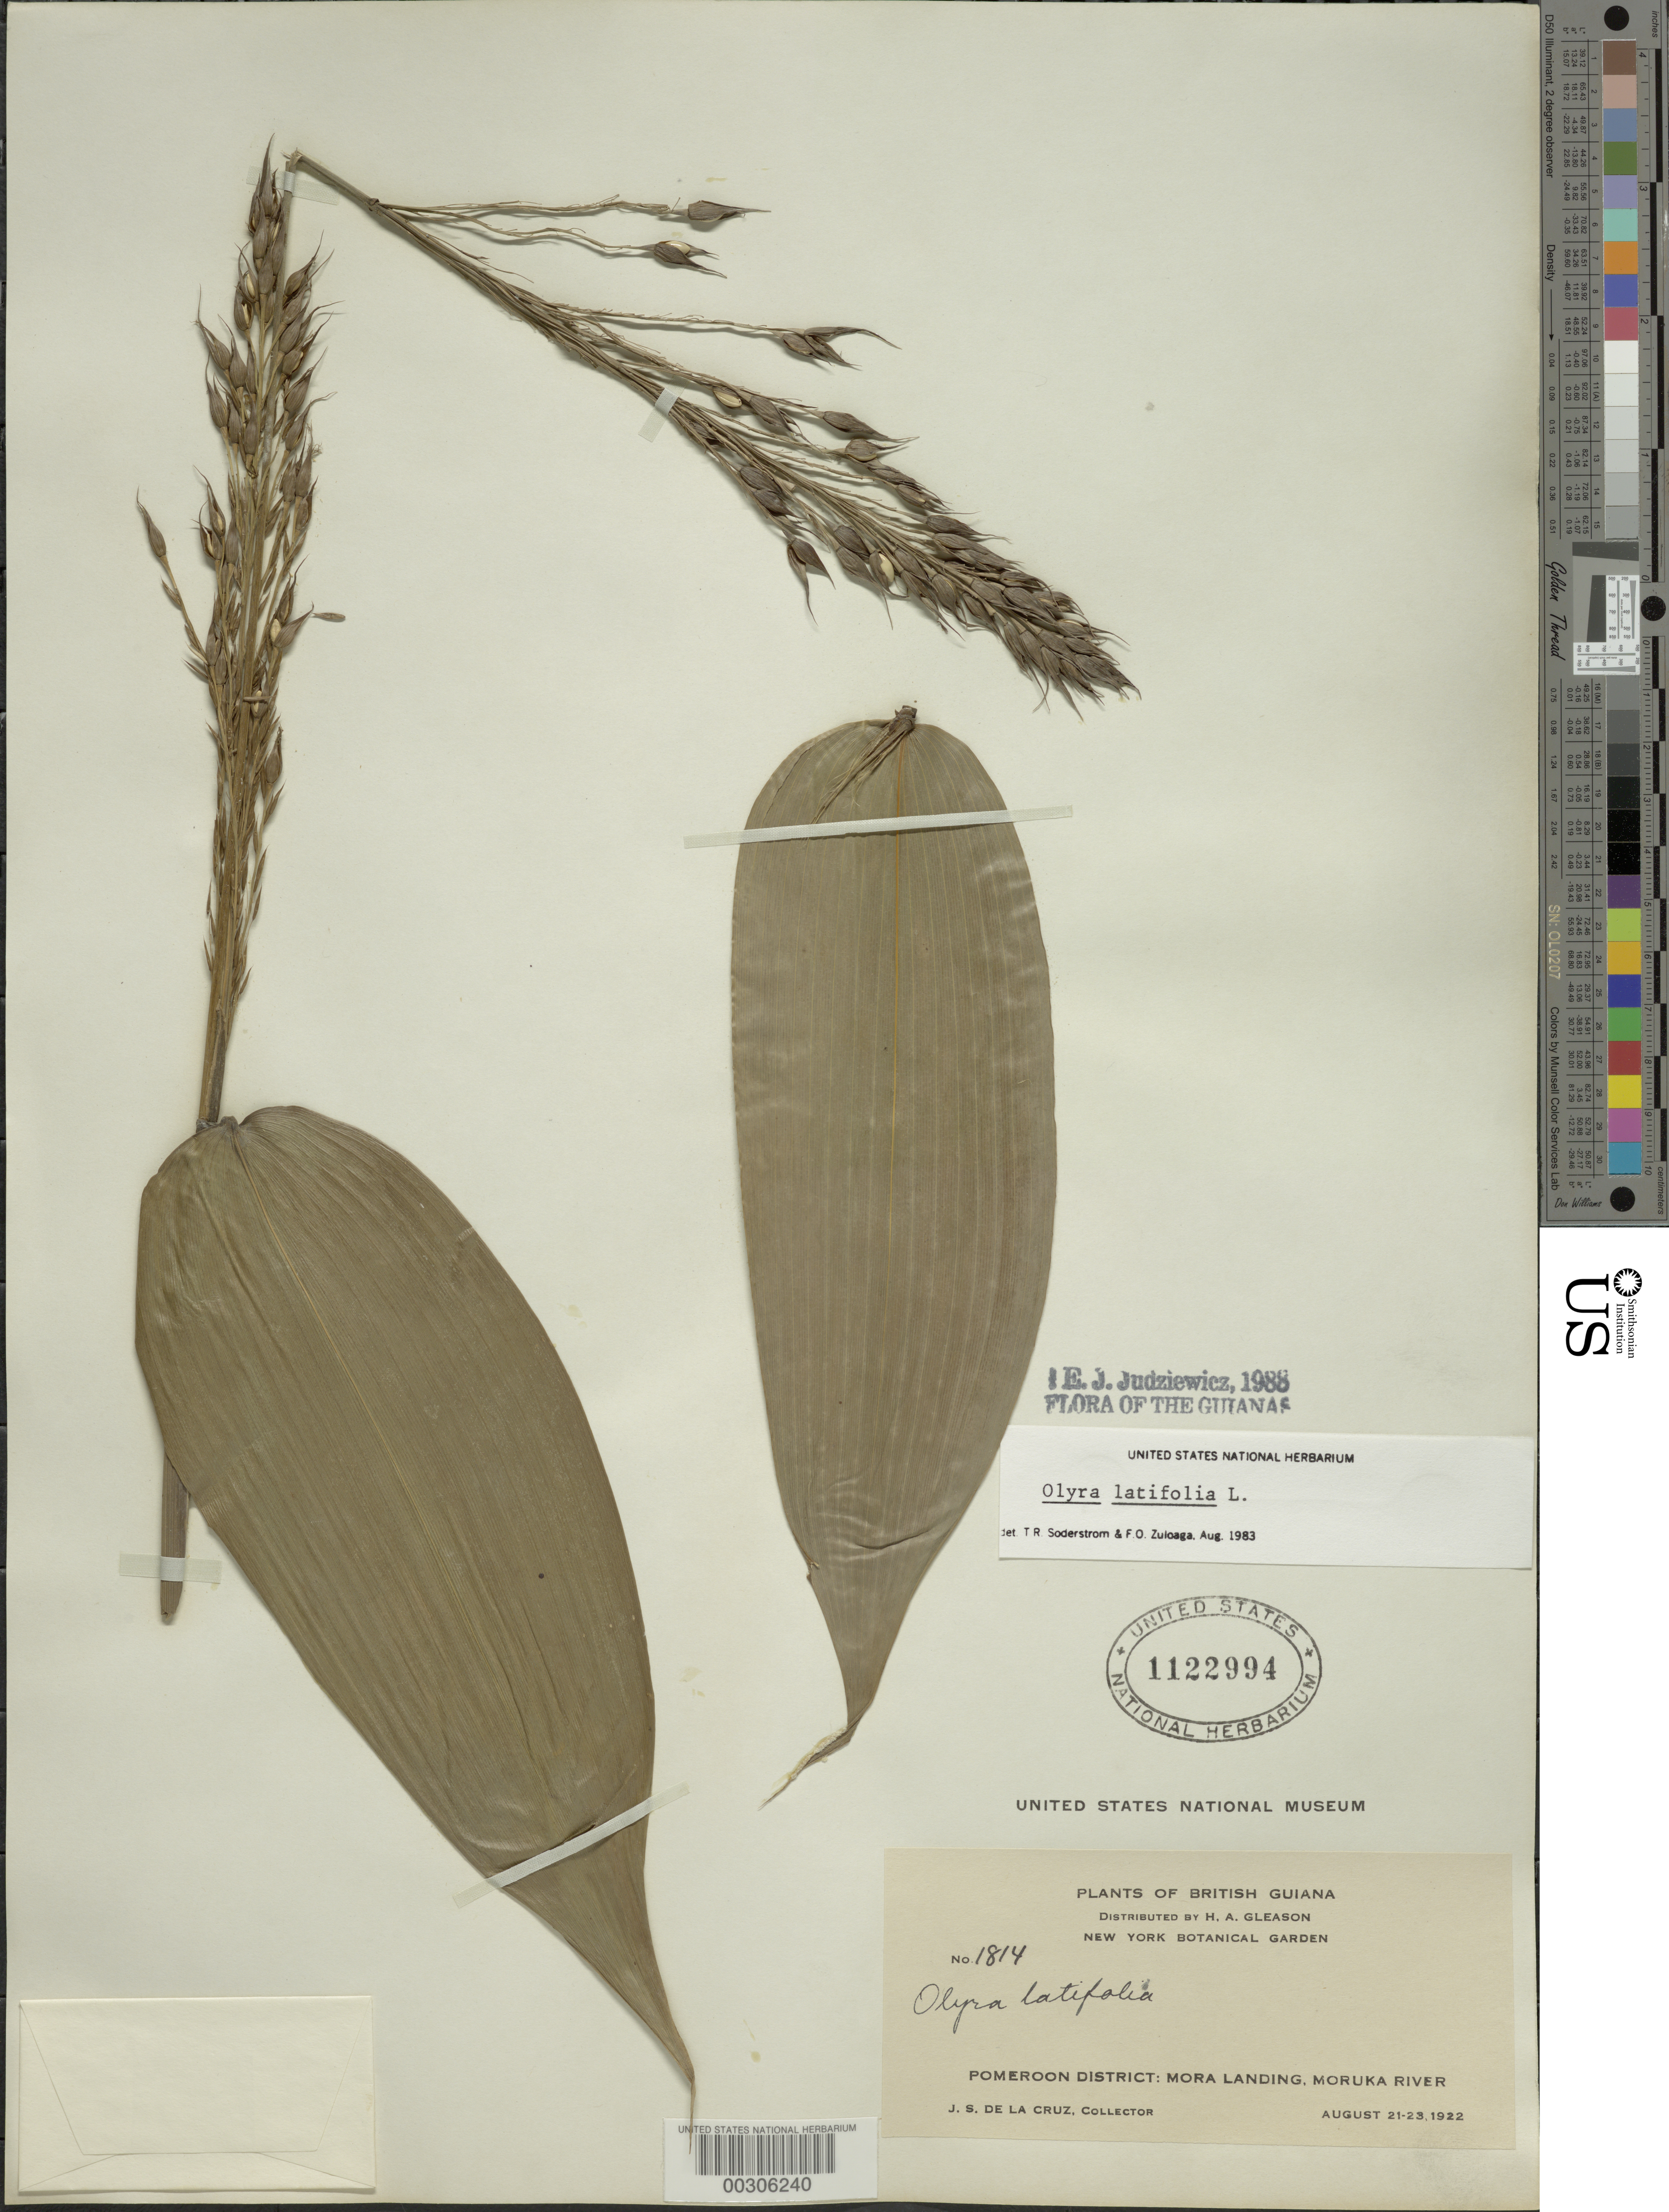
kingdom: Plantae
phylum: Tracheophyta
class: Liliopsida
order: Poales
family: Poaceae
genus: Olyra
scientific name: Olyra latifolia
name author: L.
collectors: J. S. de la Cruz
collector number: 1814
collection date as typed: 21 Aug 1922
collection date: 1922-08-21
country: Guyana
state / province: Pomeroon-Supenaam (?)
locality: Moruka river, pomeroon dist.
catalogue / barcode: US 1122994